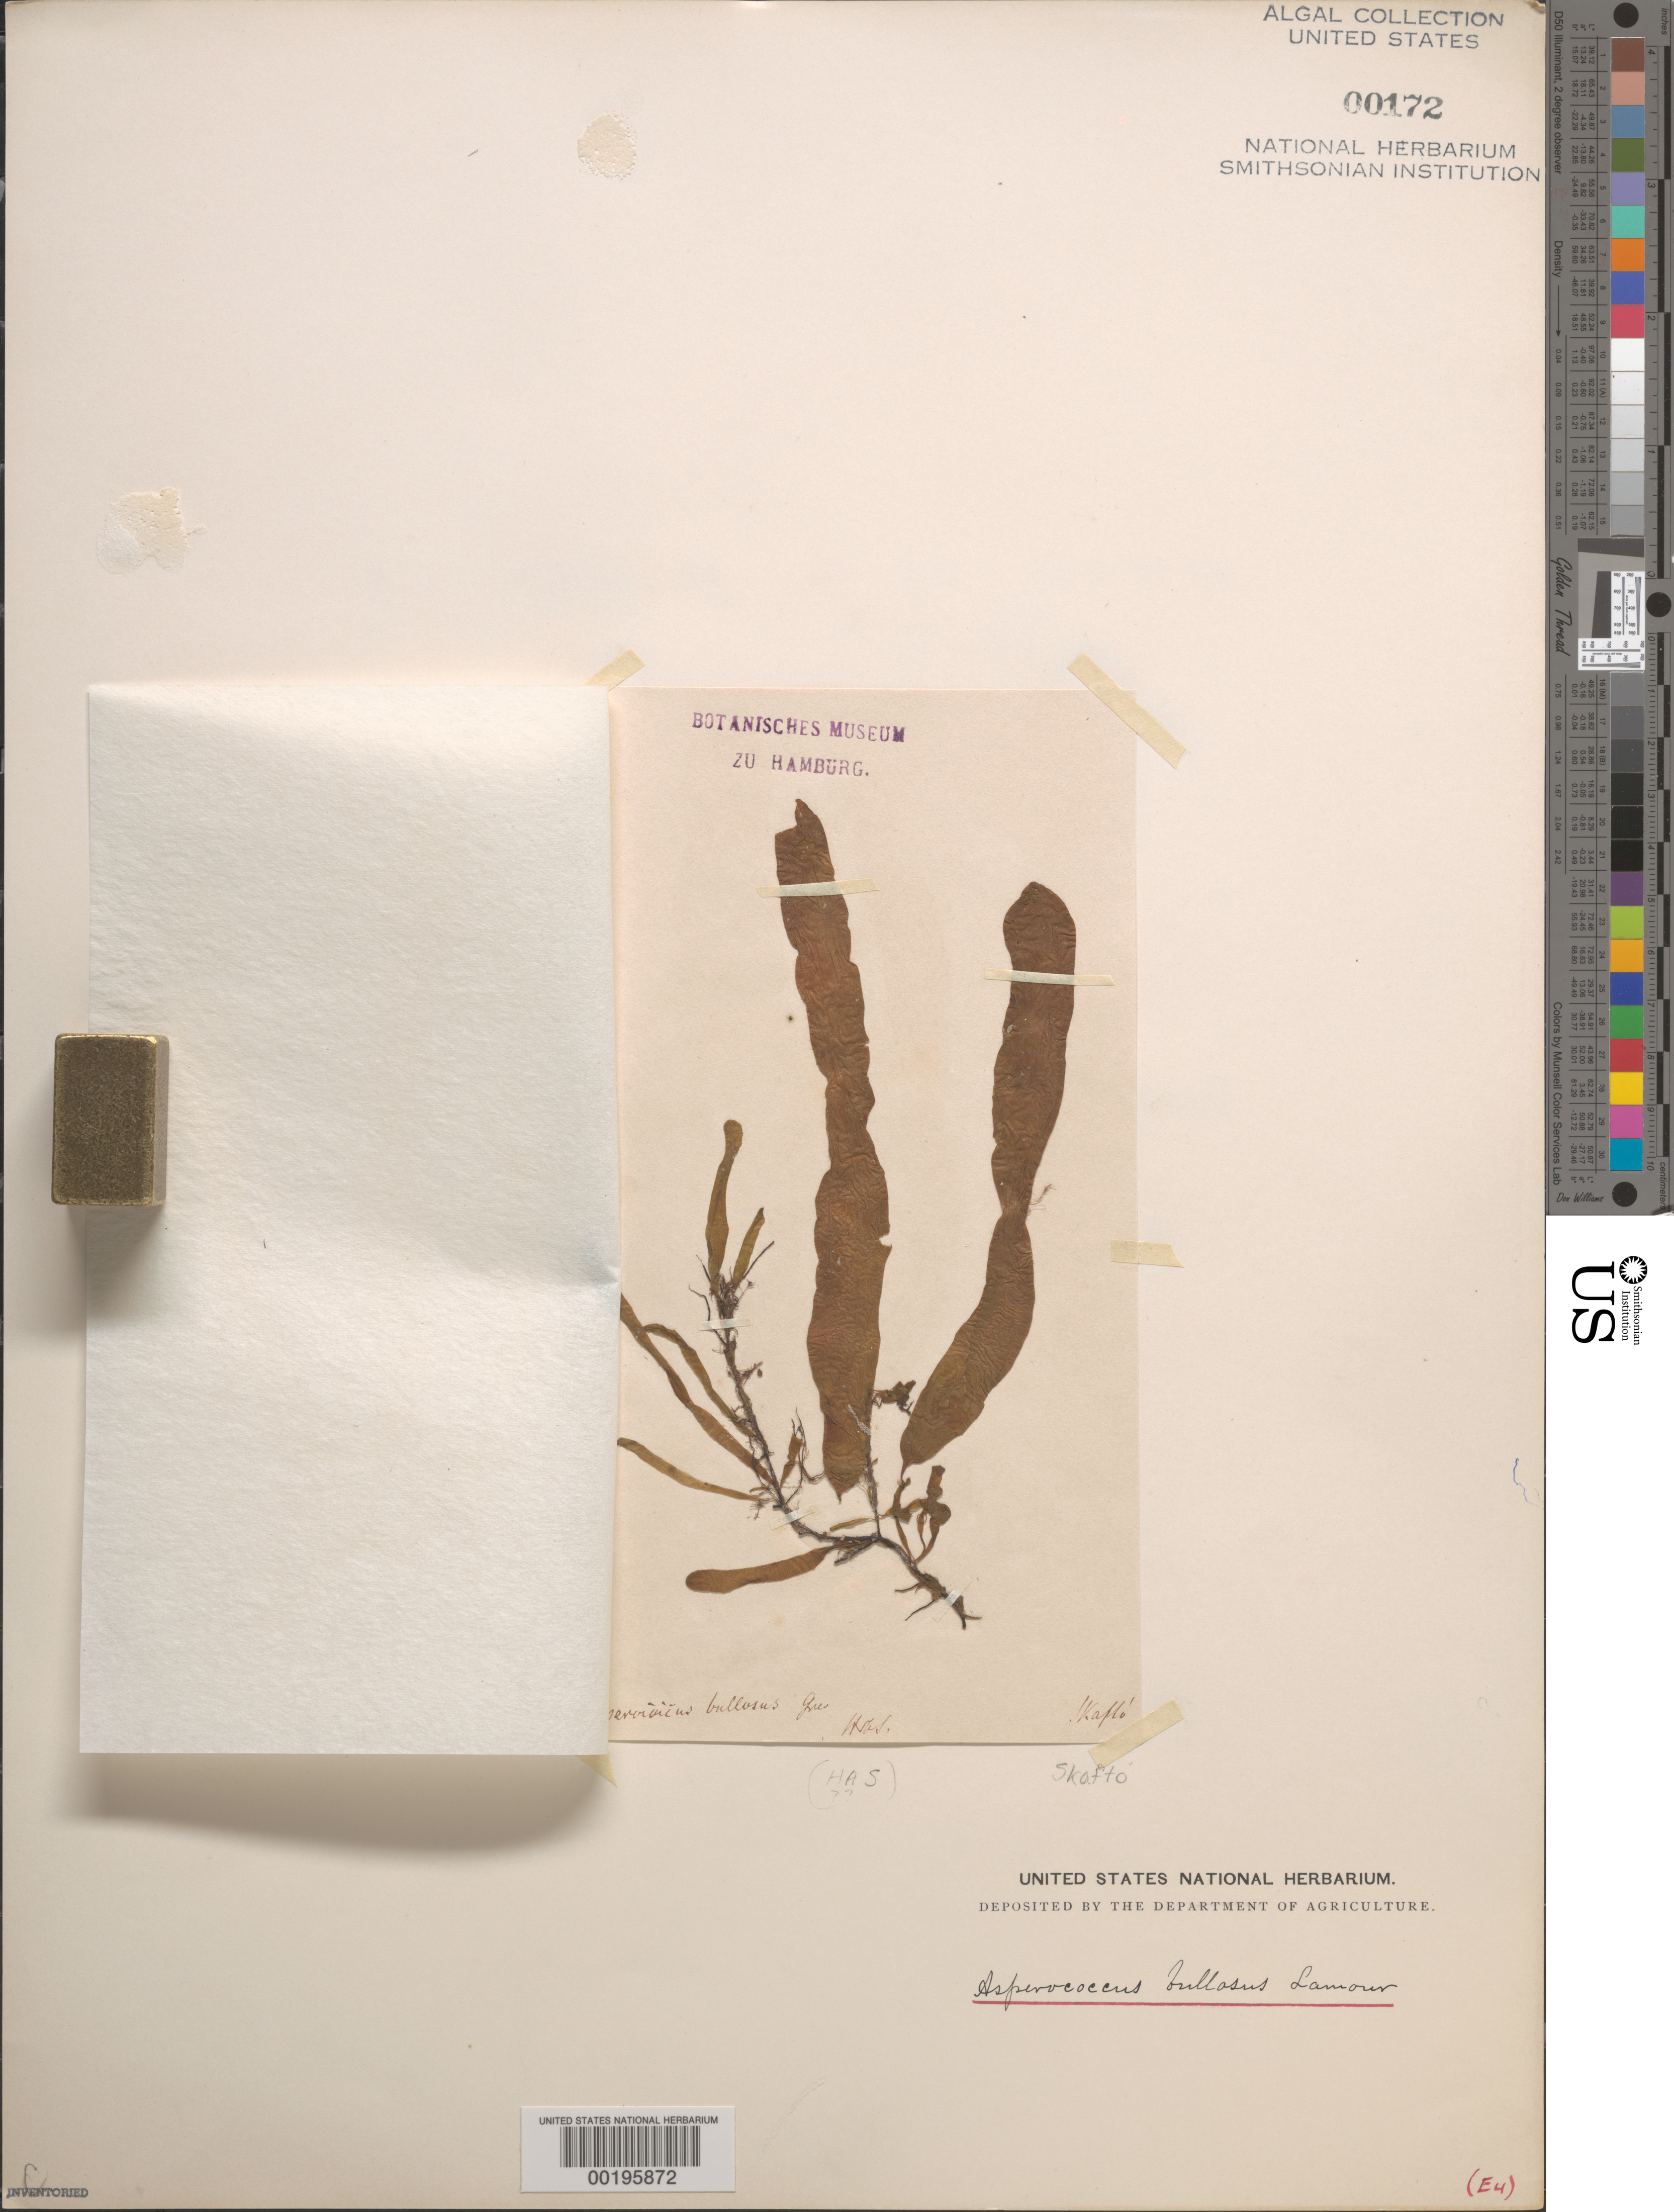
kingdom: Chromista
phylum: Ochrophyta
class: Phaeophyceae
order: Ectocarpales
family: Chordariaceae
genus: Asperococcus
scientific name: Asperococcus bullosus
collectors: H. S.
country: Sweden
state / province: Västra Götaland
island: Skafto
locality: Bohuslan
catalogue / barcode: US 172